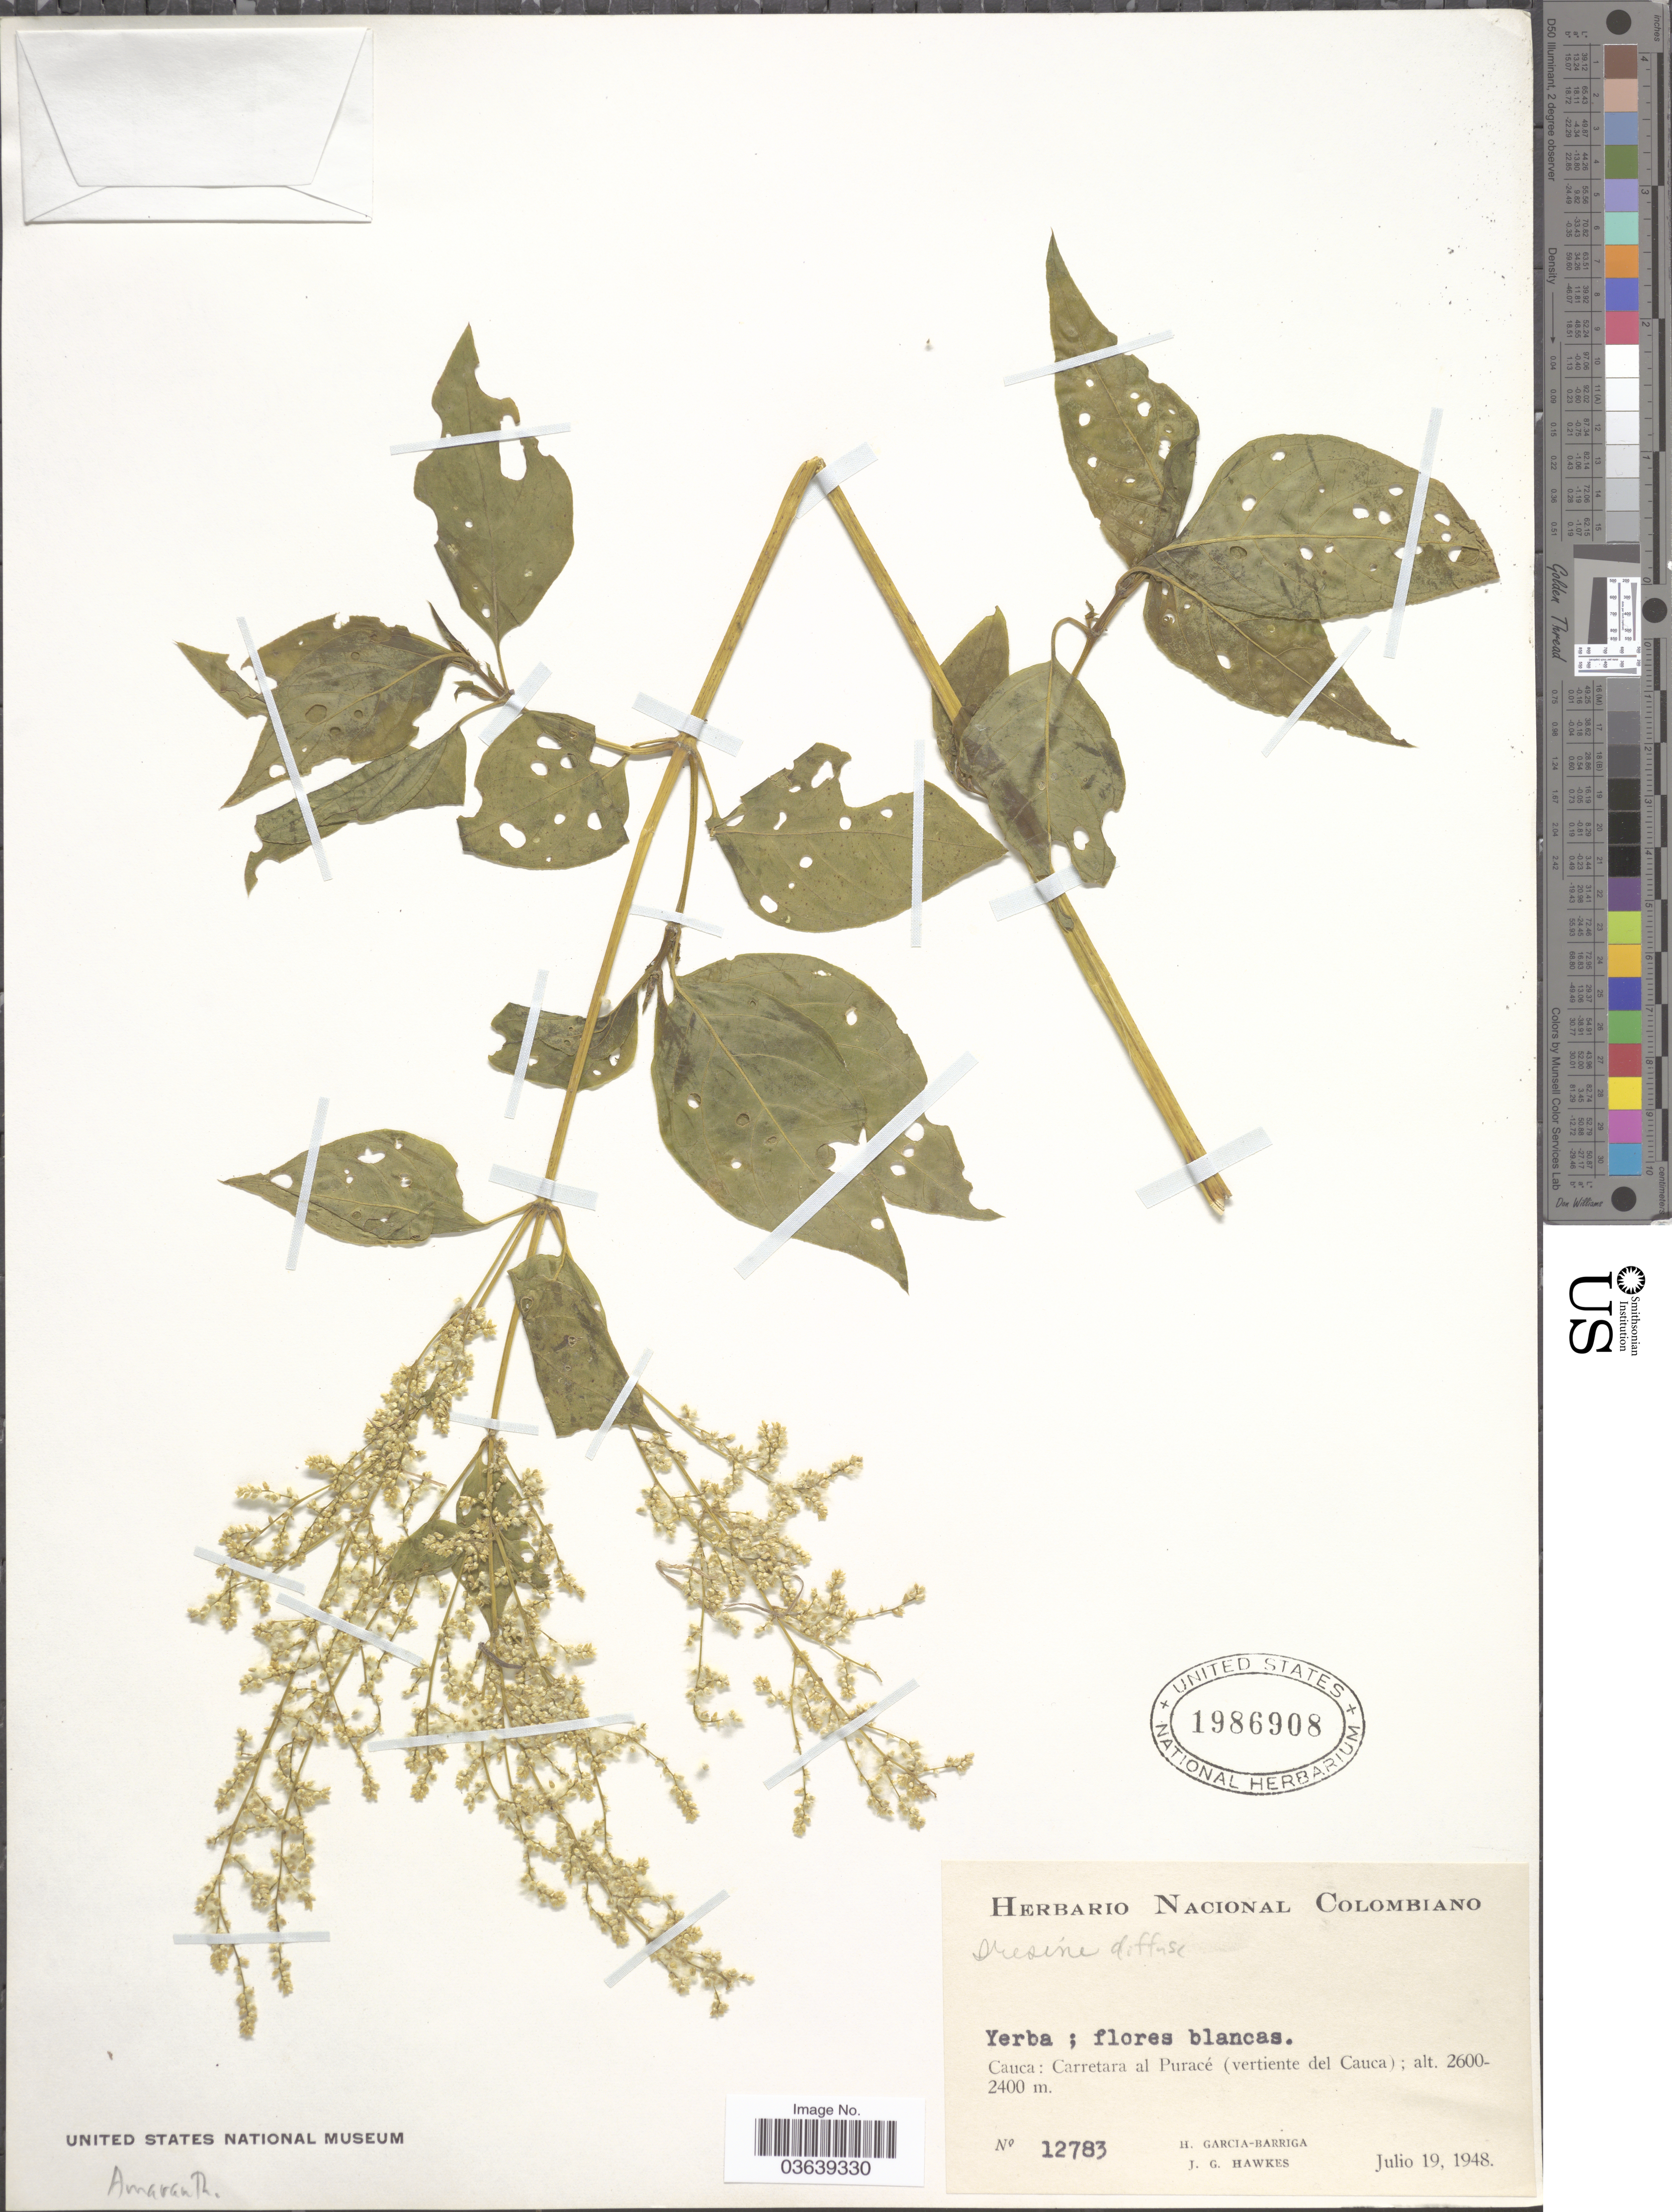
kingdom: Plantae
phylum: Tracheophyta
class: Magnoliopsida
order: Caryophyllales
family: Amaranthaceae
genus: Iresine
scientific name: Iresine celosia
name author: L.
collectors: H. García Barriga & J. Hawkes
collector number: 12783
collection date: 1948-07-19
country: Colombia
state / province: Cauca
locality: Carretara al Puracé (vertiente del Cauca).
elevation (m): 2400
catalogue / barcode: US 1986908